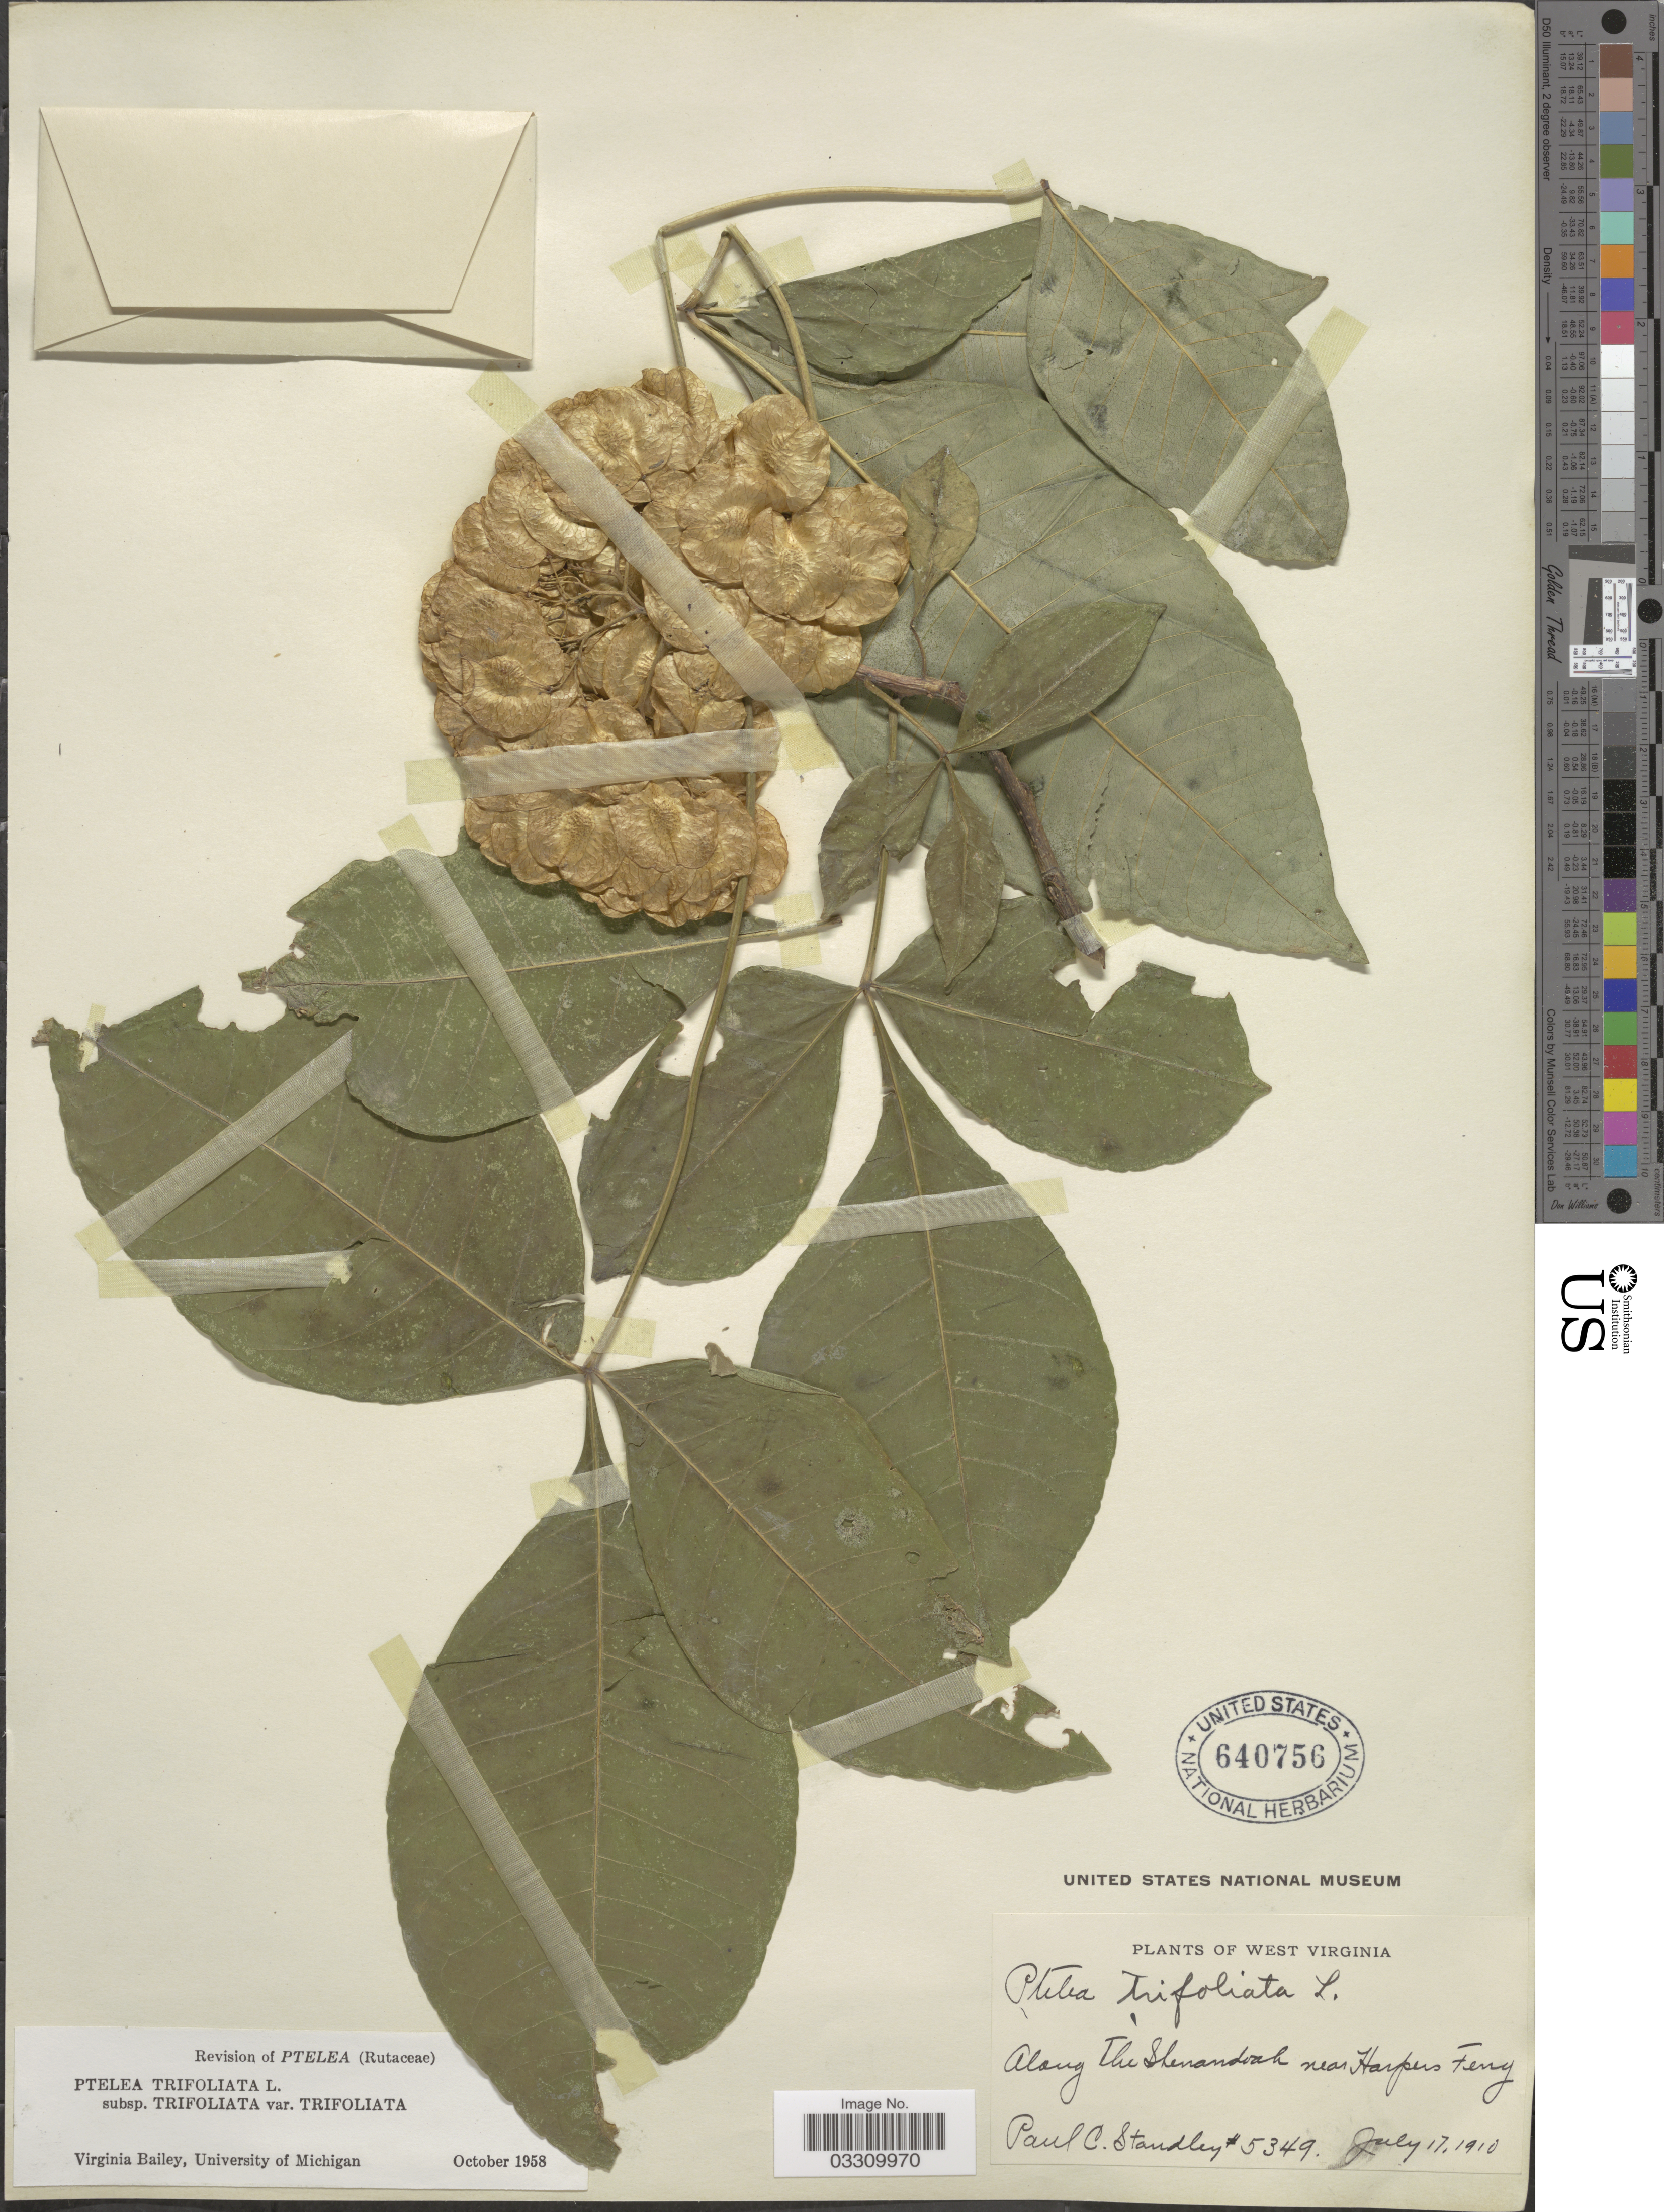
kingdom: Plantae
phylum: Tracheophyta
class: Magnoliopsida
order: Sapindales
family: Rutaceae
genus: Ptelea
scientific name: Ptelea trifoliata var. trifoliata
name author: L.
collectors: P. C. Standley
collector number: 5349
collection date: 1910-07-17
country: United States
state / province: West Virginia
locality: Along The Shenandoah near Harpers Ferry.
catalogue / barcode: US 640756